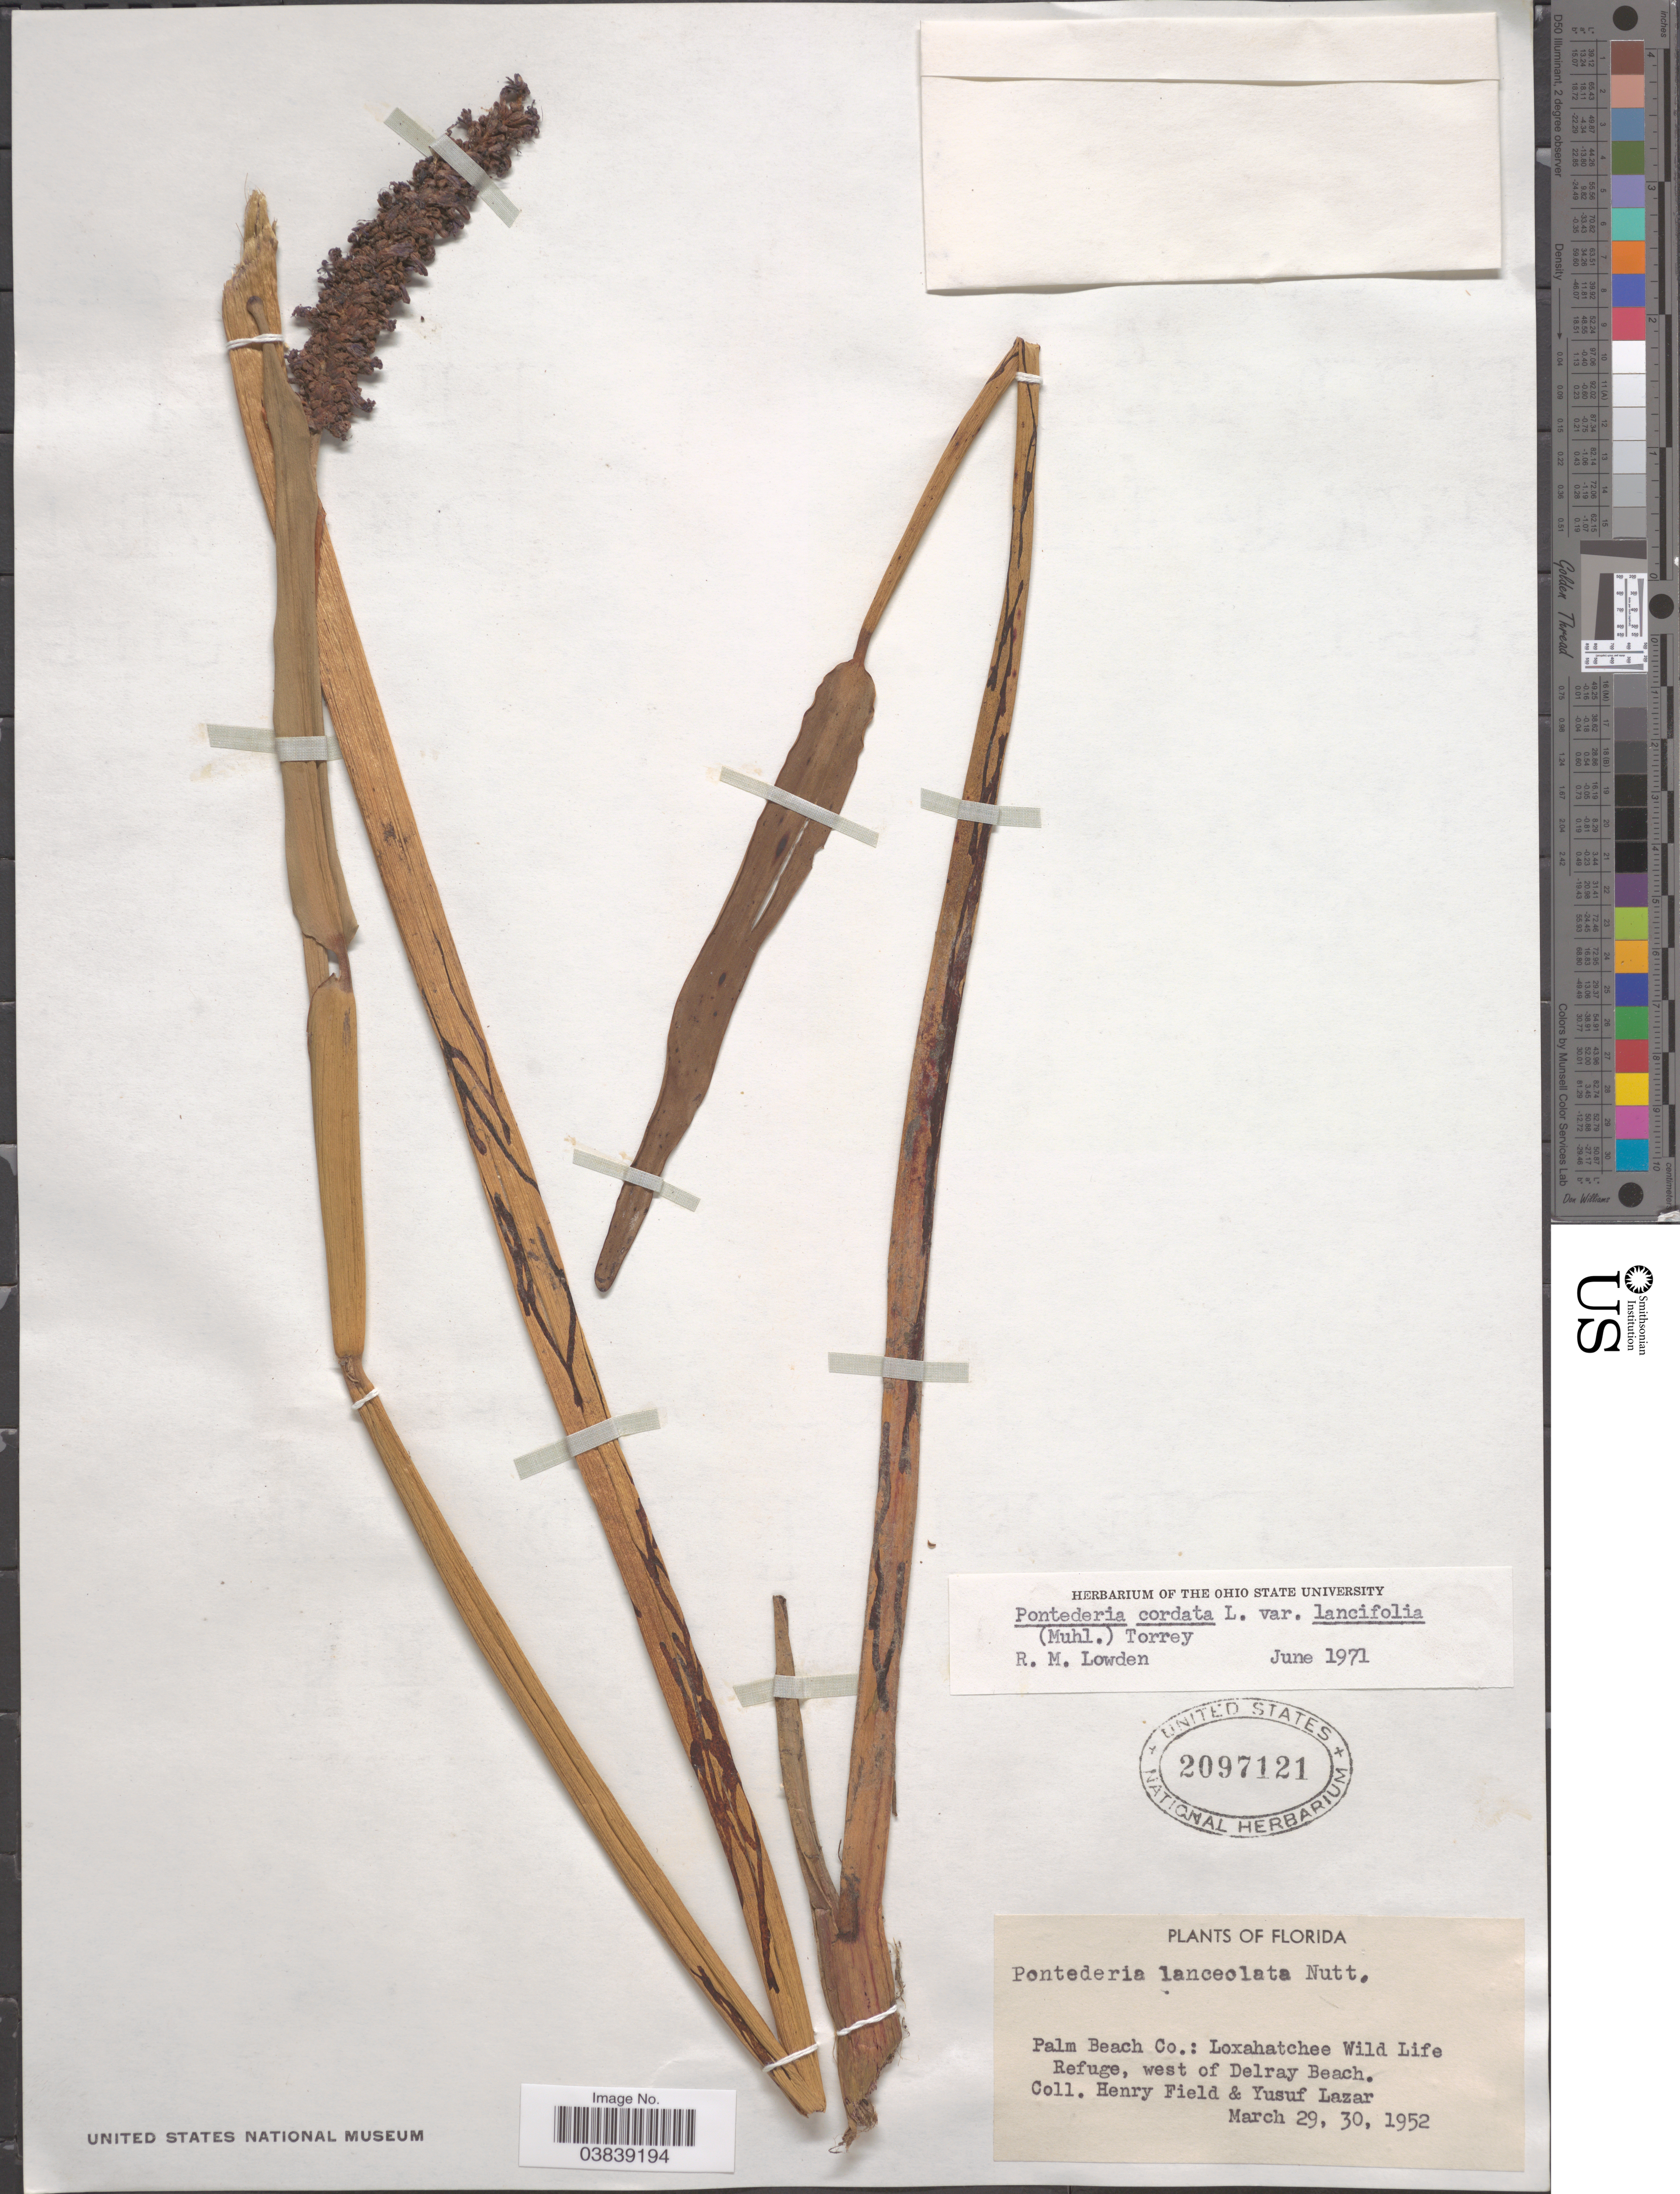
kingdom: Plantae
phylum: Tracheophyta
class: Liliopsida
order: Commelinales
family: Pontederiaceae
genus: Pontederia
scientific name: Pontederia cordata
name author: L.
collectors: H. Field & Y. Lazar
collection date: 1952-03-29/1952-03-30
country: United States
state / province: Florida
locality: Palm Beach Co.: Loxahatchee Wild Life Refuge, west of Delray Beach.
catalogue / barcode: US 2097121